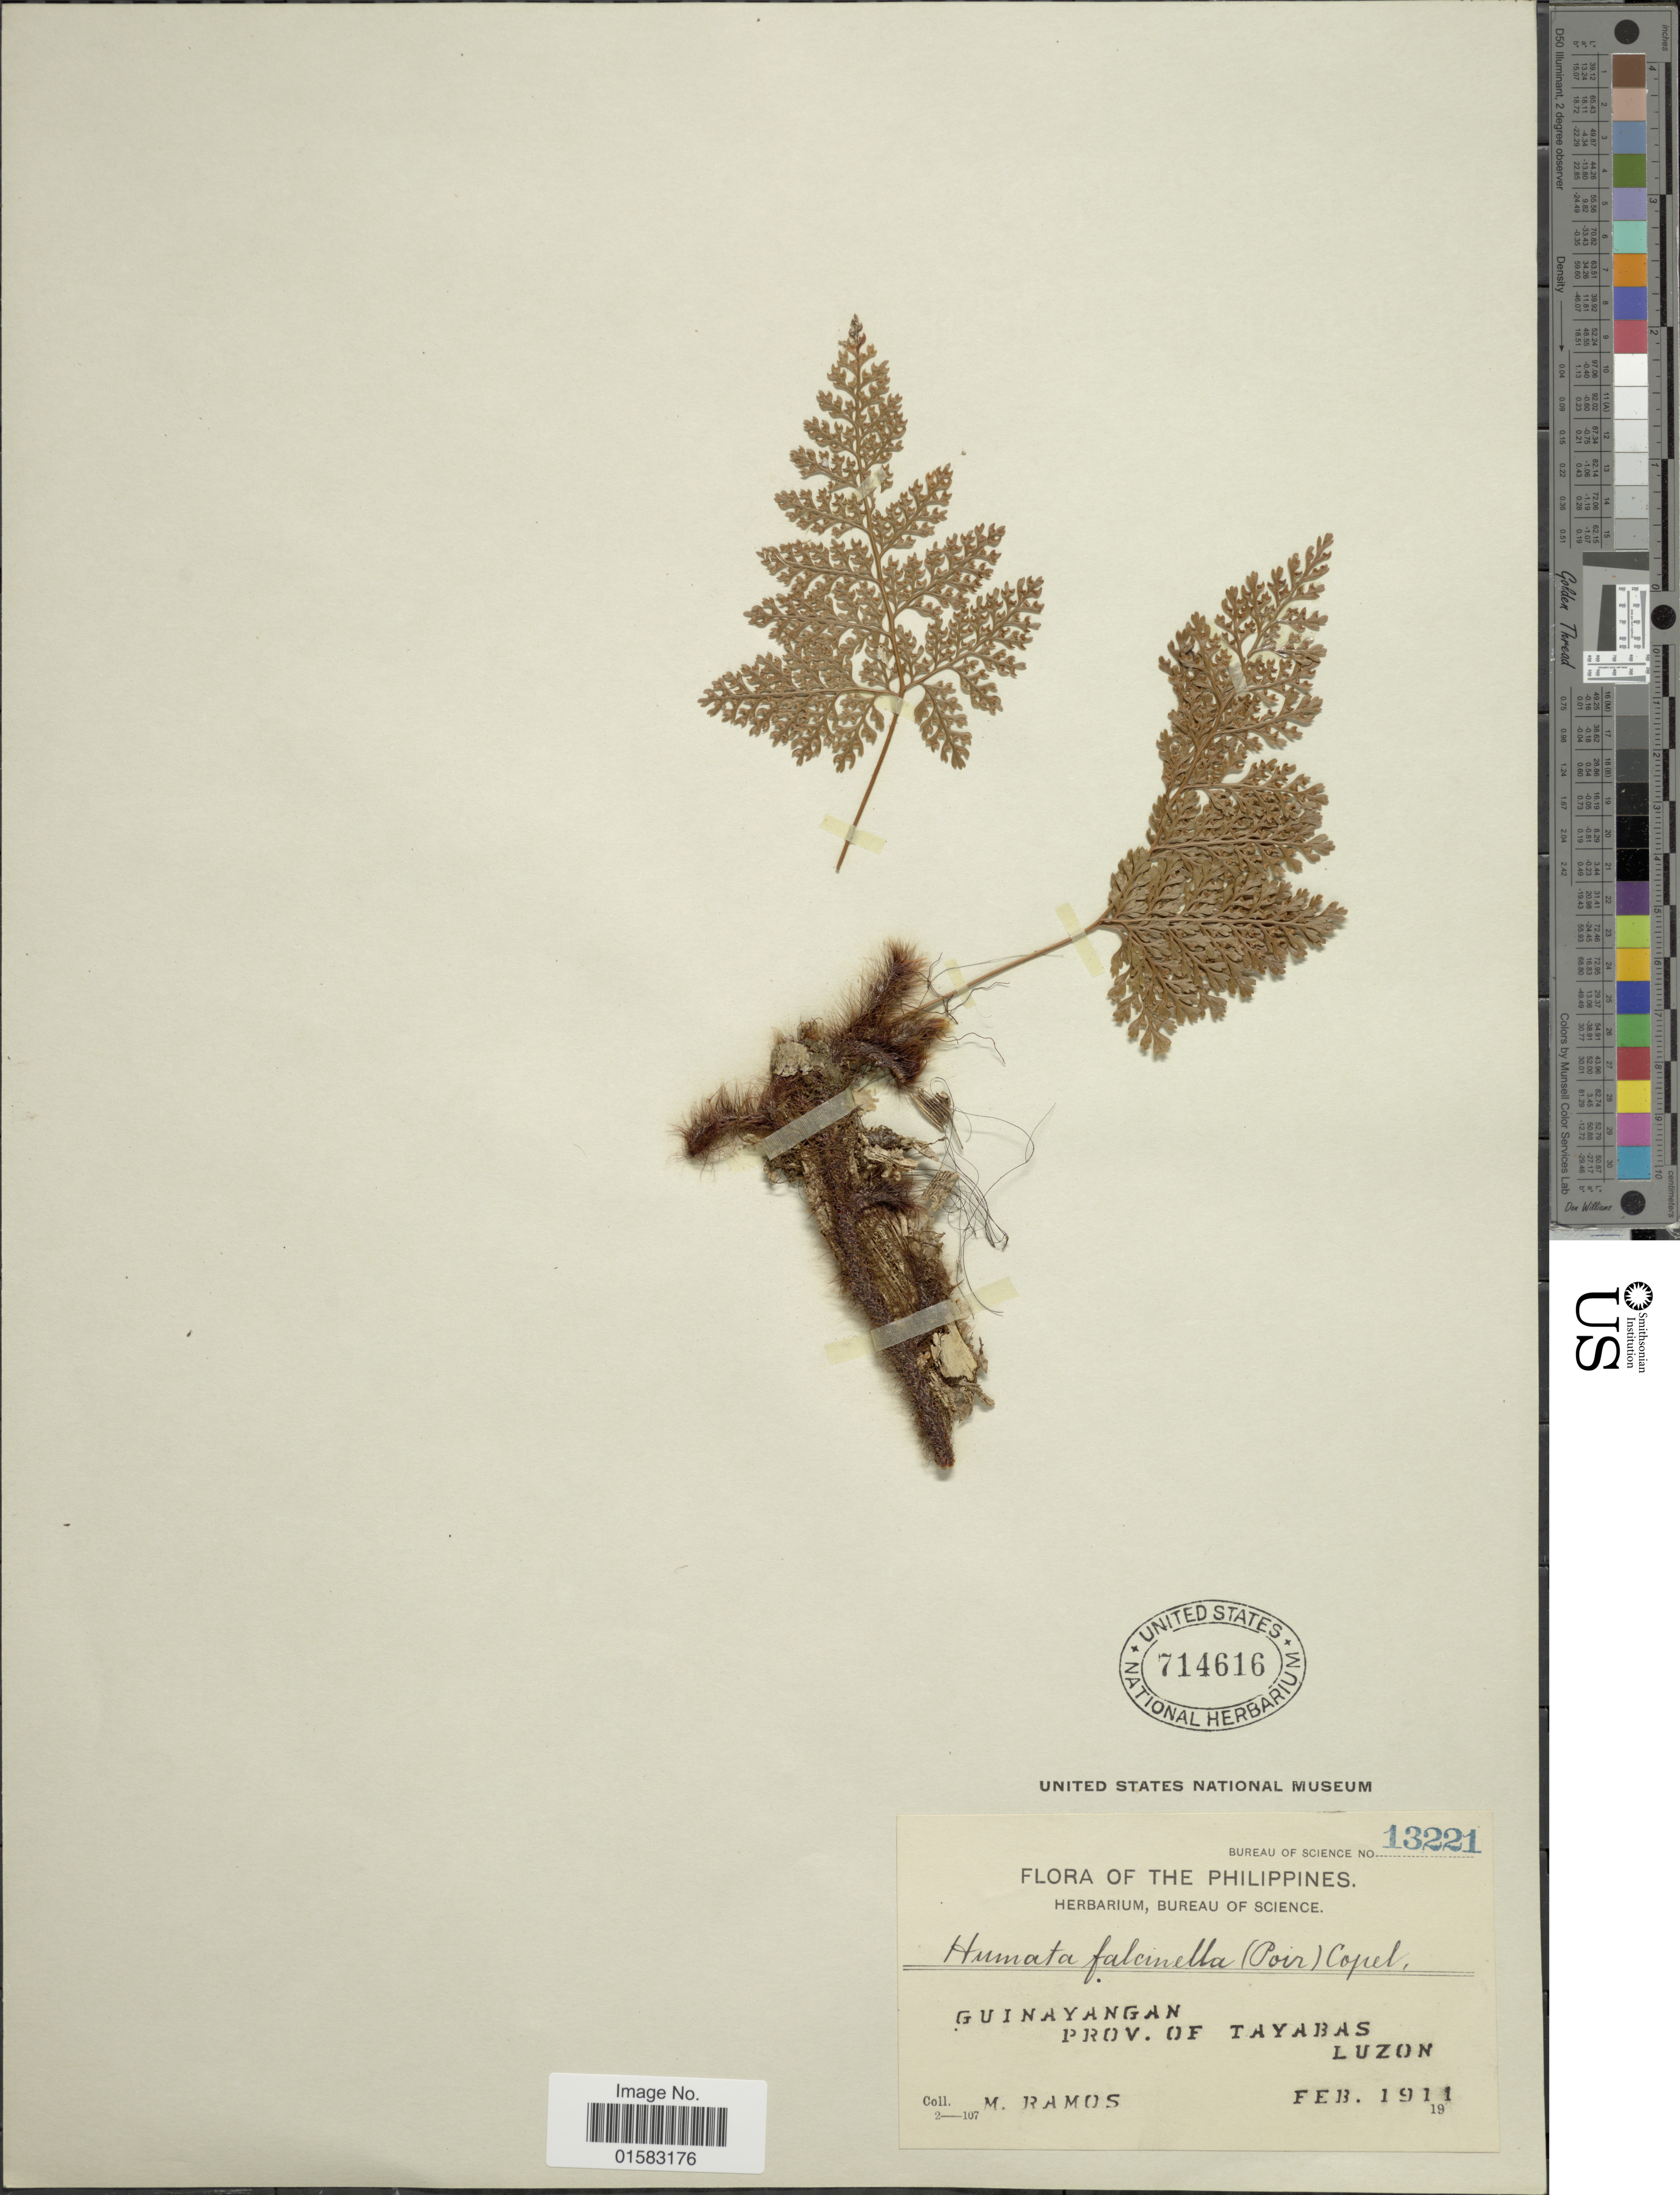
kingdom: Plantae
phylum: Tracheophyta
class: Polypodiopsida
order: Polypodiales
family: Davalliaceae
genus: Davallia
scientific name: Davallia falcinella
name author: C. Presl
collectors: M. Ramos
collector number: Bureau of Science 13221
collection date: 1911-02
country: Philippines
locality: Guinayangan, Prov. of Tayabas, Luzon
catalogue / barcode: US 714616